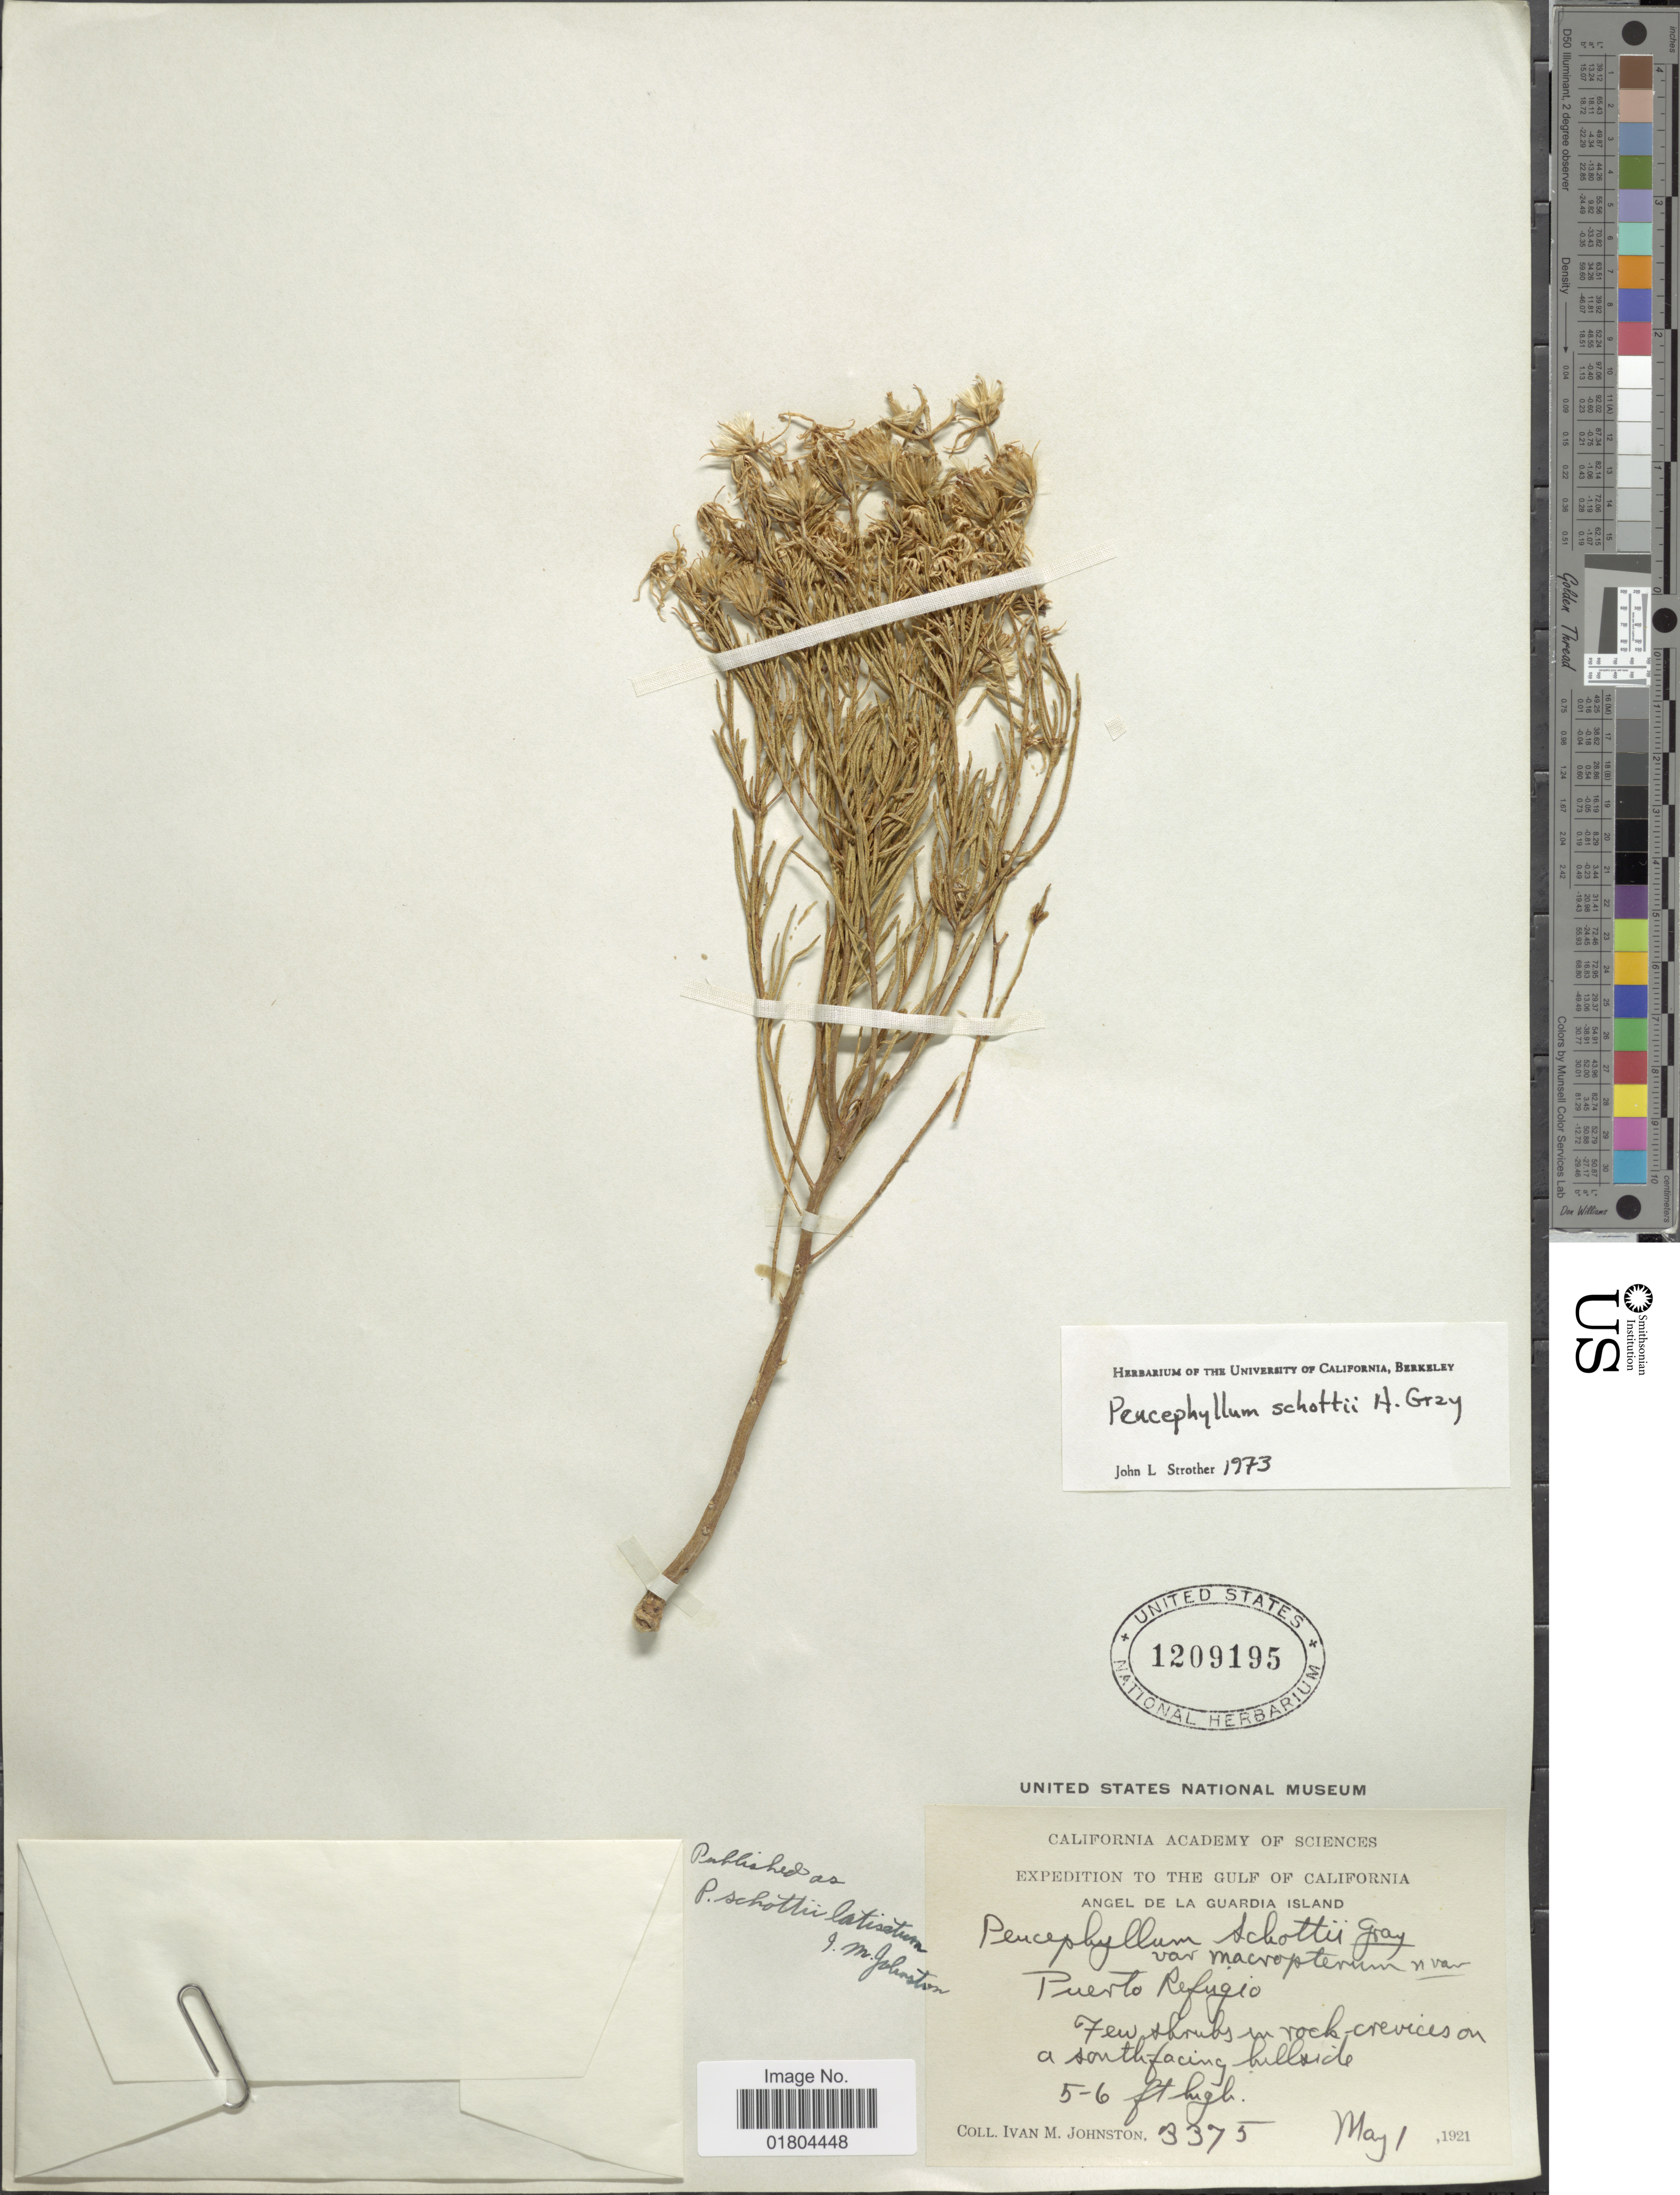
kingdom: Plantae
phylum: Tracheophyta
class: Magnoliopsida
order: Asterales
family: Asteraceae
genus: Peucephyllum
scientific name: Peucephyllum schottii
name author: A. Gray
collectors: I.M. Johnston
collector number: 3375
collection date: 1921-05-01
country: United States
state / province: California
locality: The Gulf of California, Angel de La Guardia Island, Puerto Refugio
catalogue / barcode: US 1209195